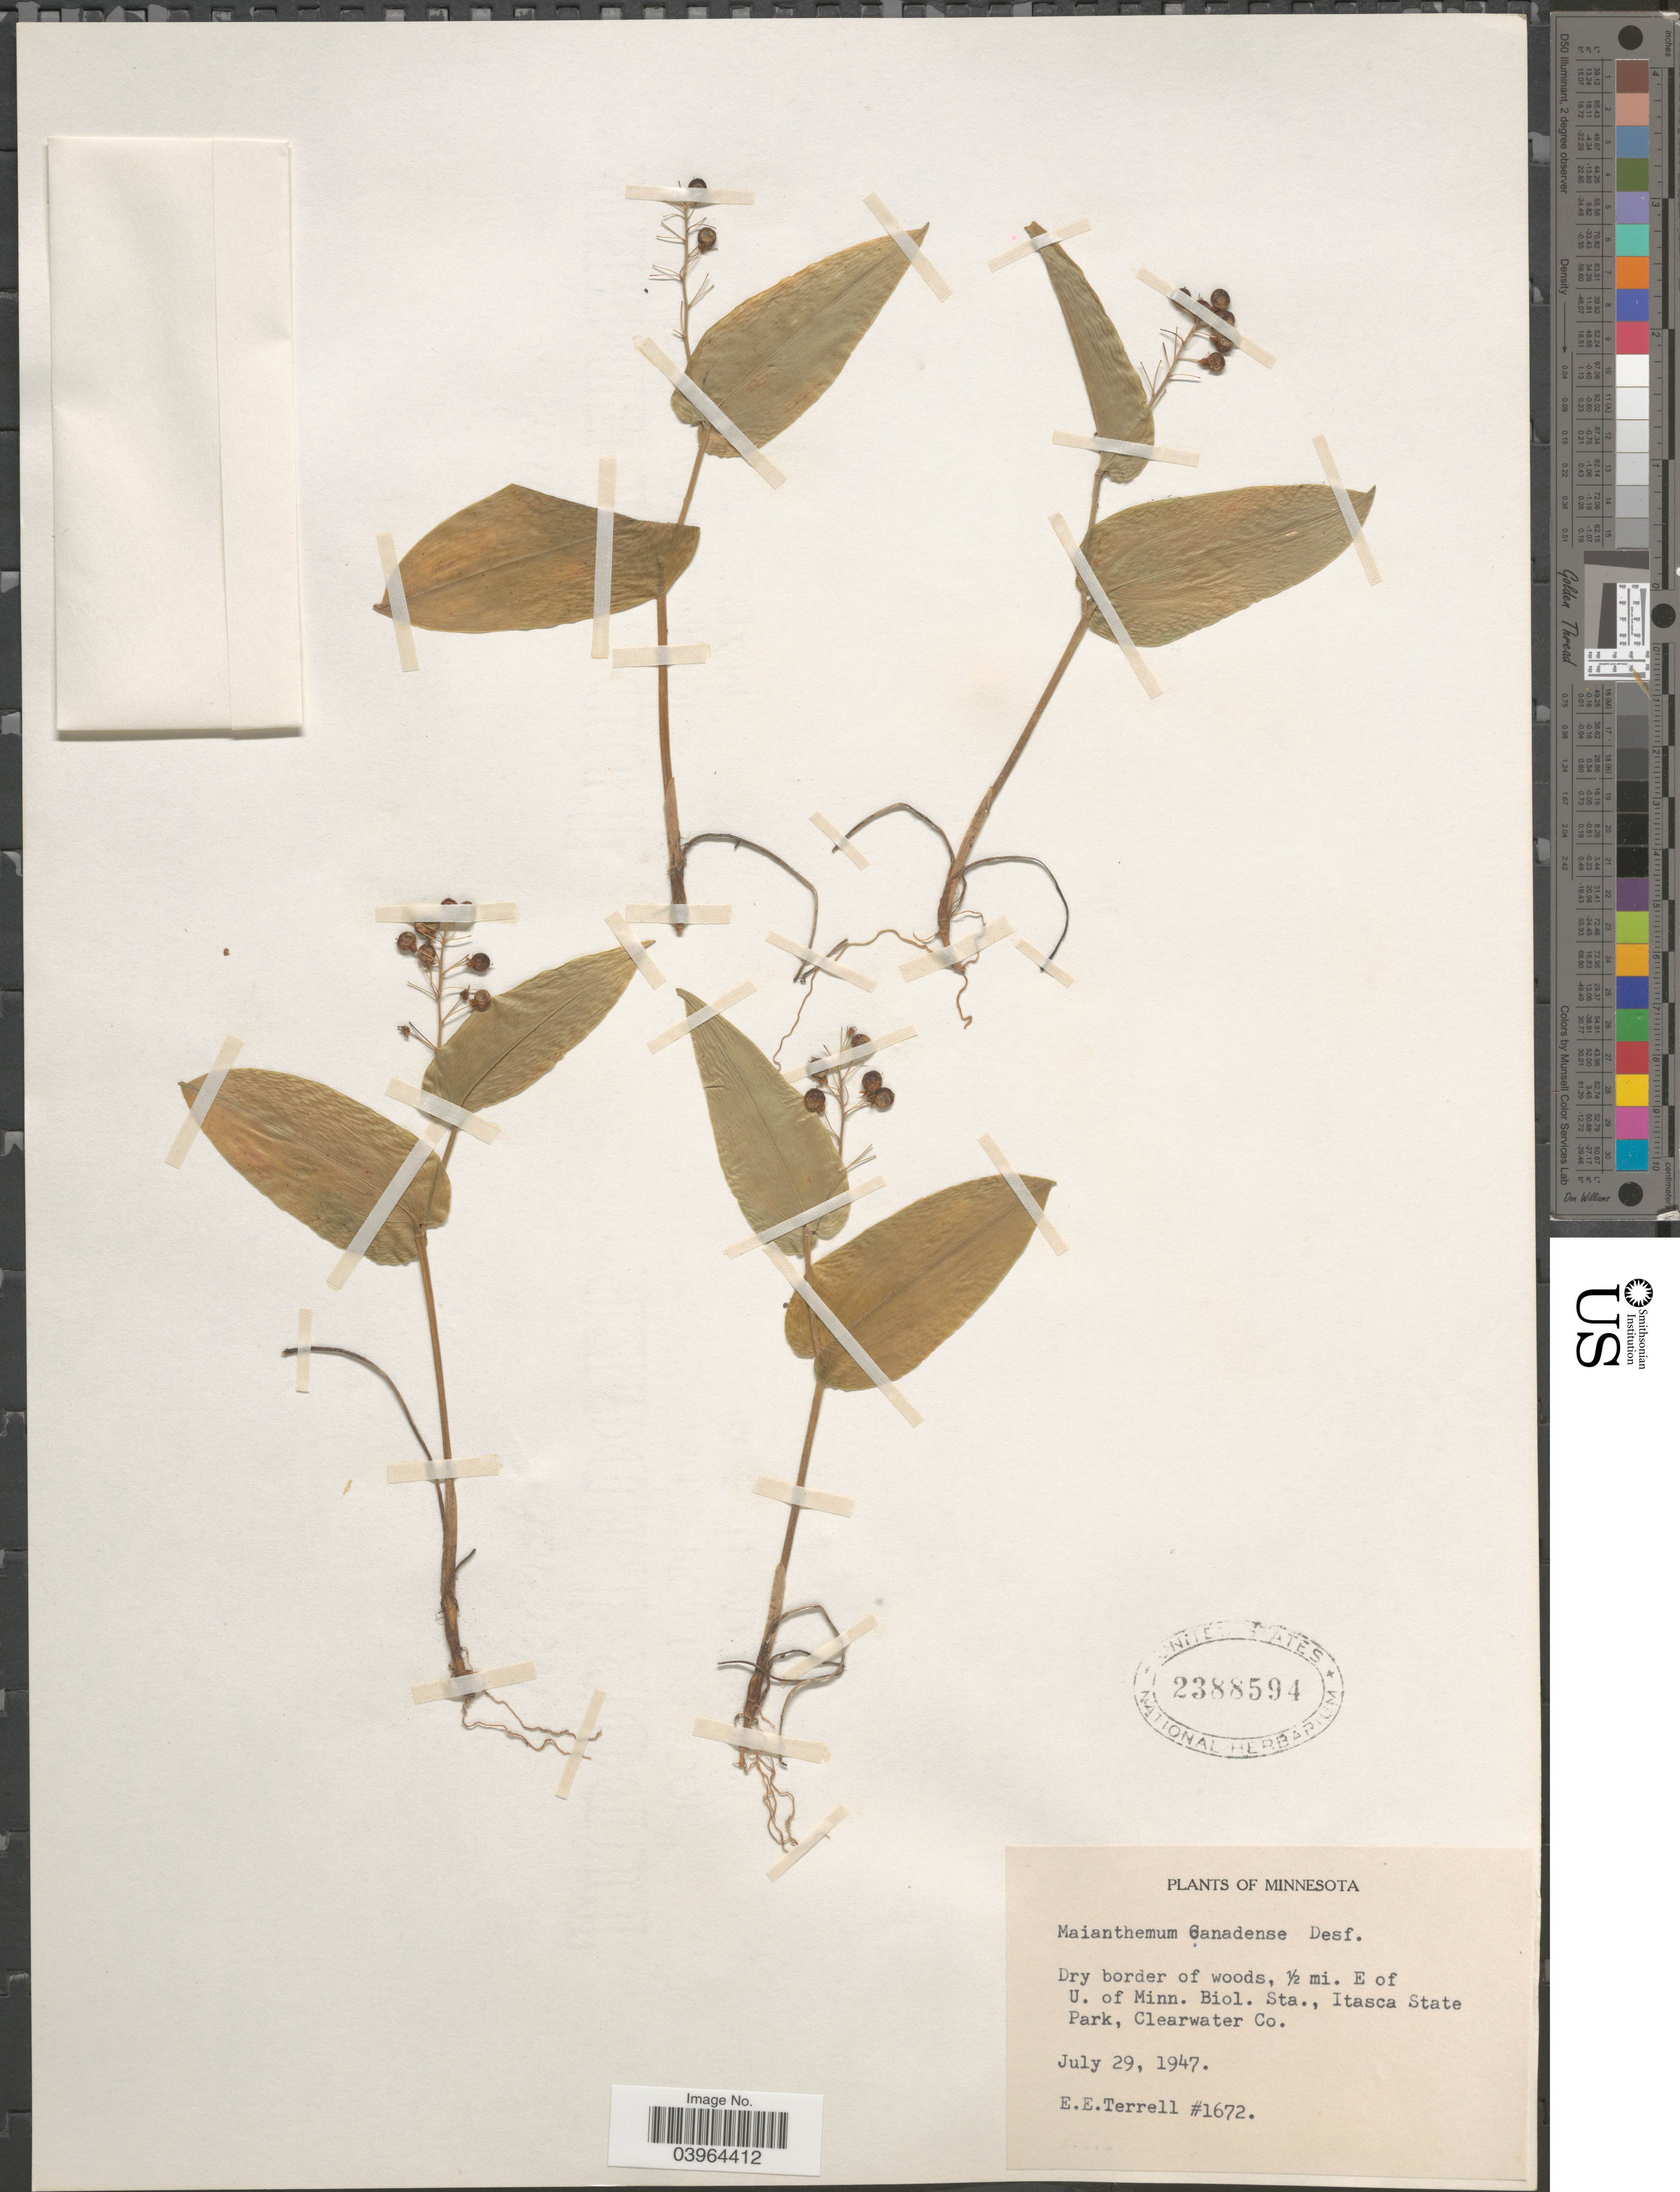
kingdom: Plantae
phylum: Tracheophyta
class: Liliopsida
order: Asparagales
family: Asparagaceae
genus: Maianthemum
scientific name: Maianthemum canadense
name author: Desf.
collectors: E. E. Terrell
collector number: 1672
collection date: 1947-07-29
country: United States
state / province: Minnesota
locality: Dry border of woods, ½ mi. E of U. of Minn. Biol. Sta., Itasca State Park, Clearwater Co.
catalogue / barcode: US 2388594